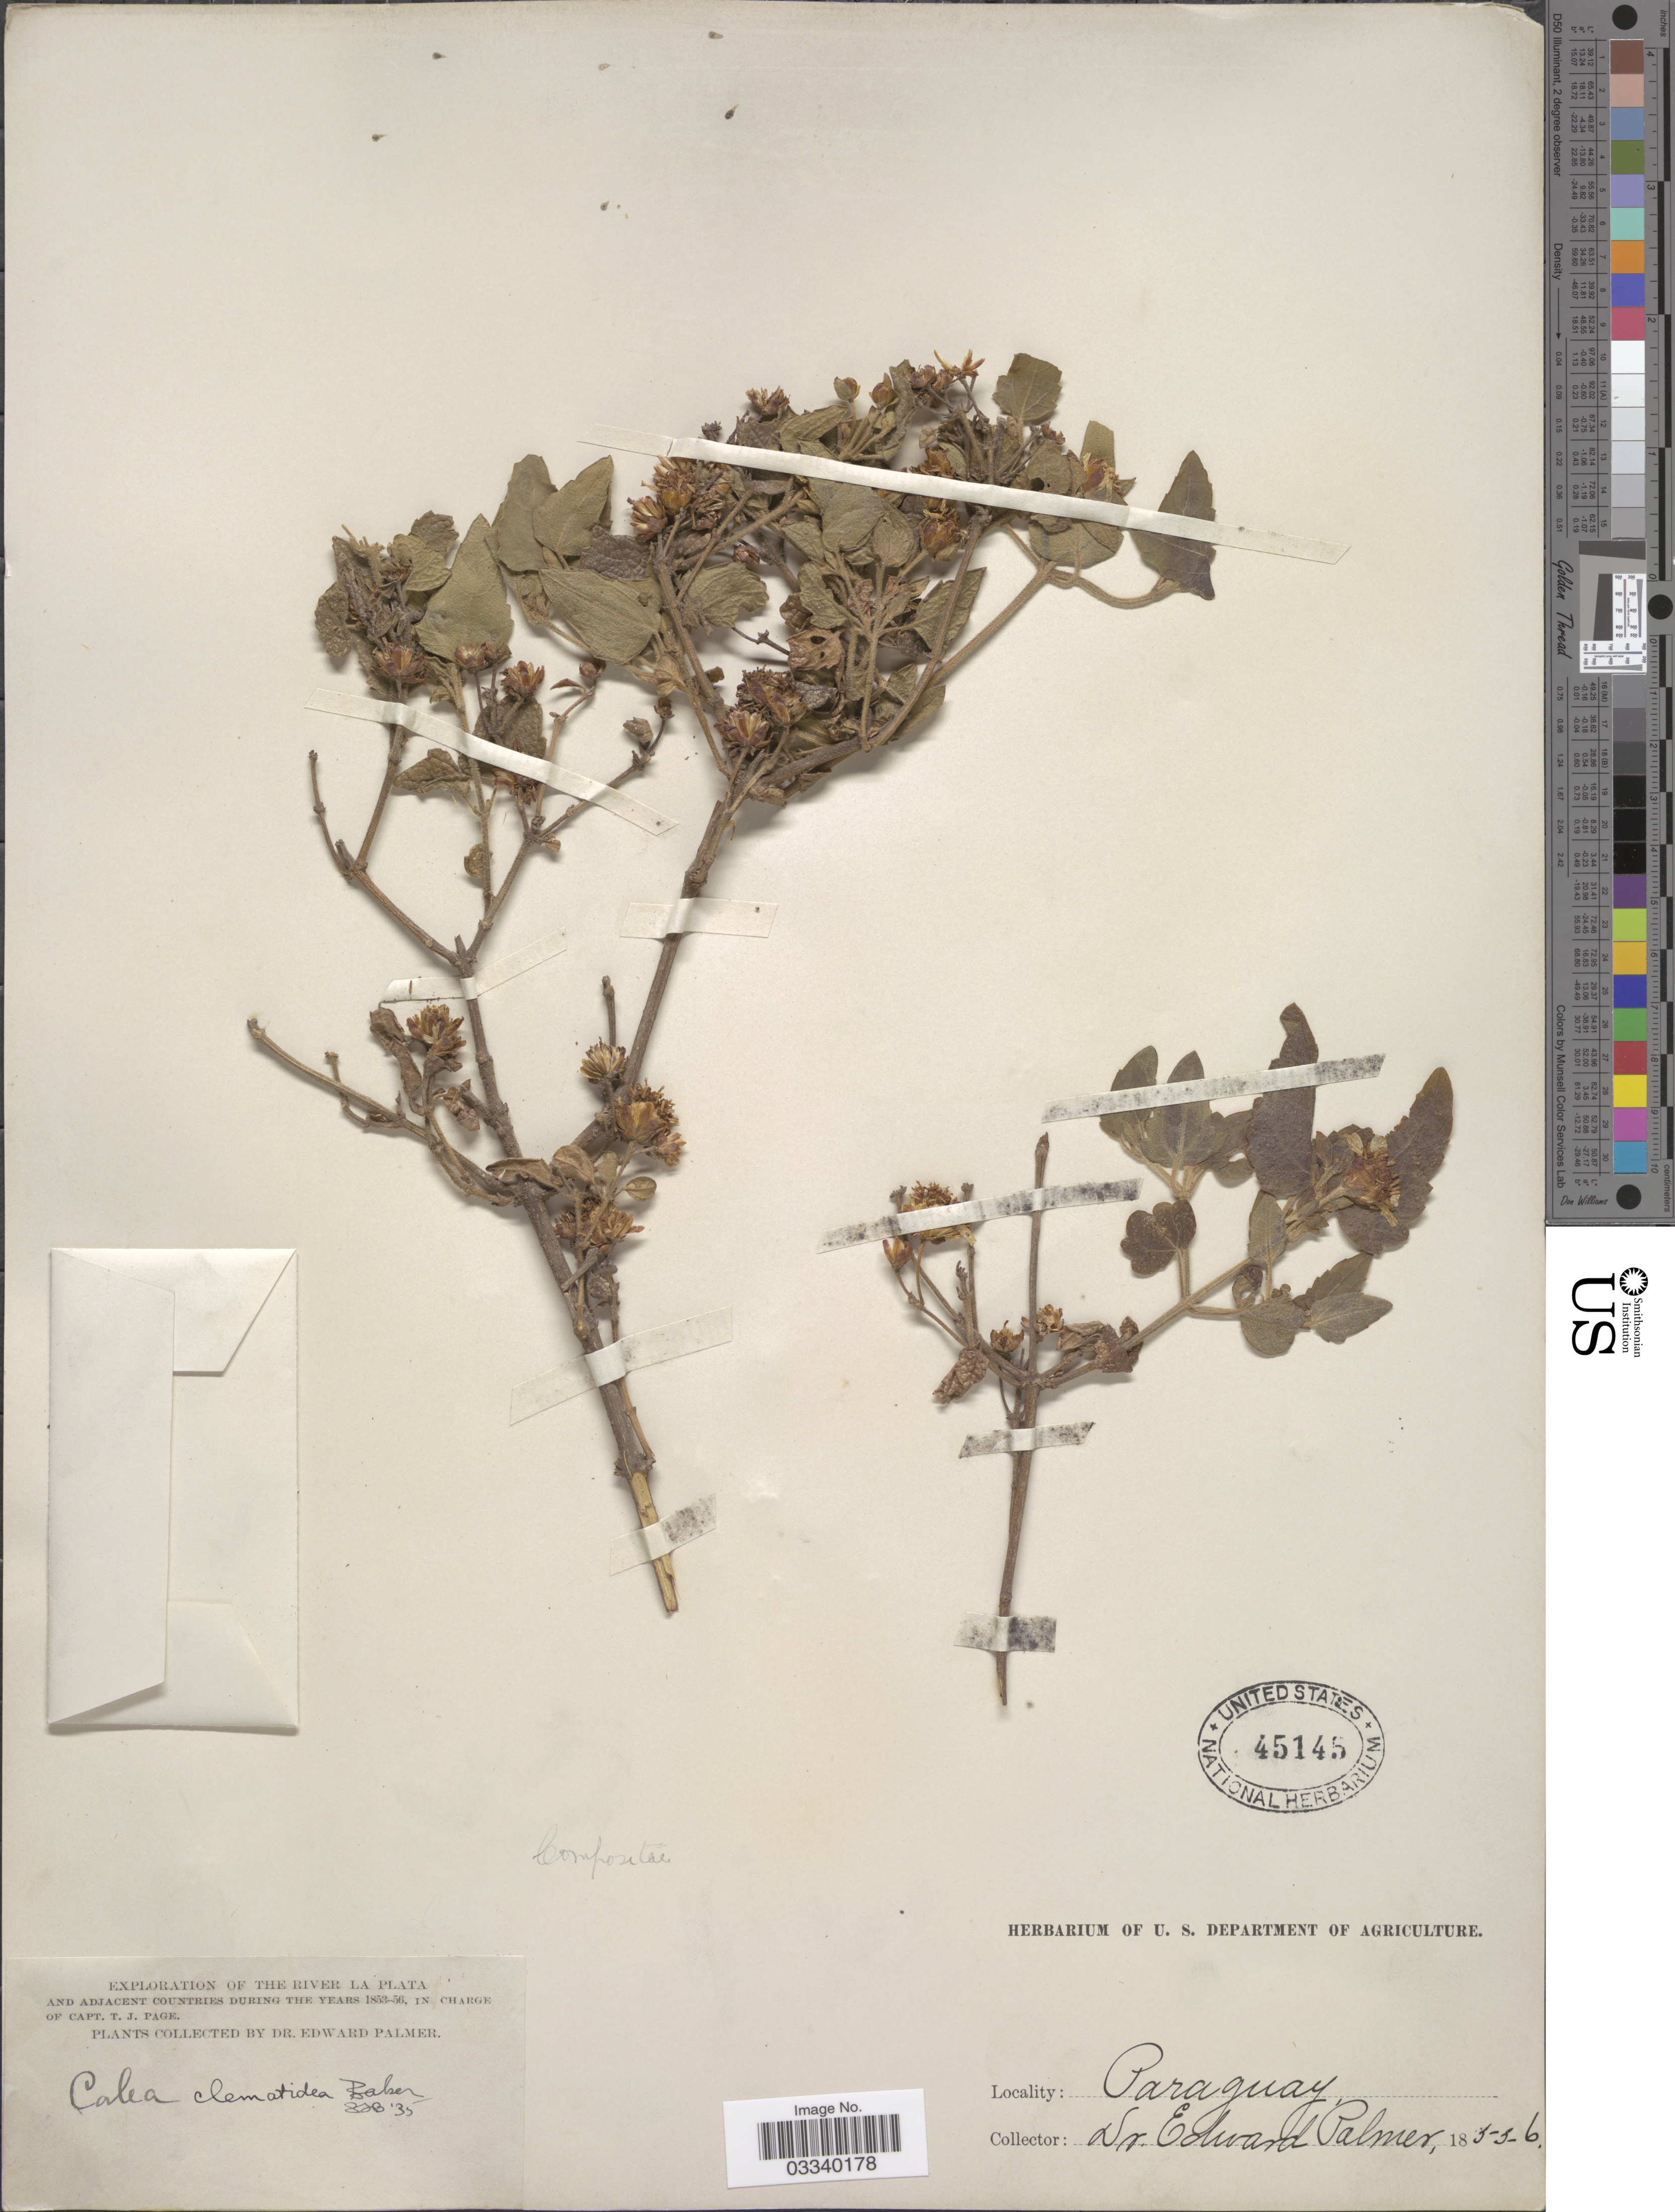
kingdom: Plantae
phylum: Tracheophyta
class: Magnoliopsida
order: Asterales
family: Asteraceae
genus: Calea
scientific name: Calea clematidea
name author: Baker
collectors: E. Palmer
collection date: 1853/1856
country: Paraguay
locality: The River La Plata.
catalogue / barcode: US 45145